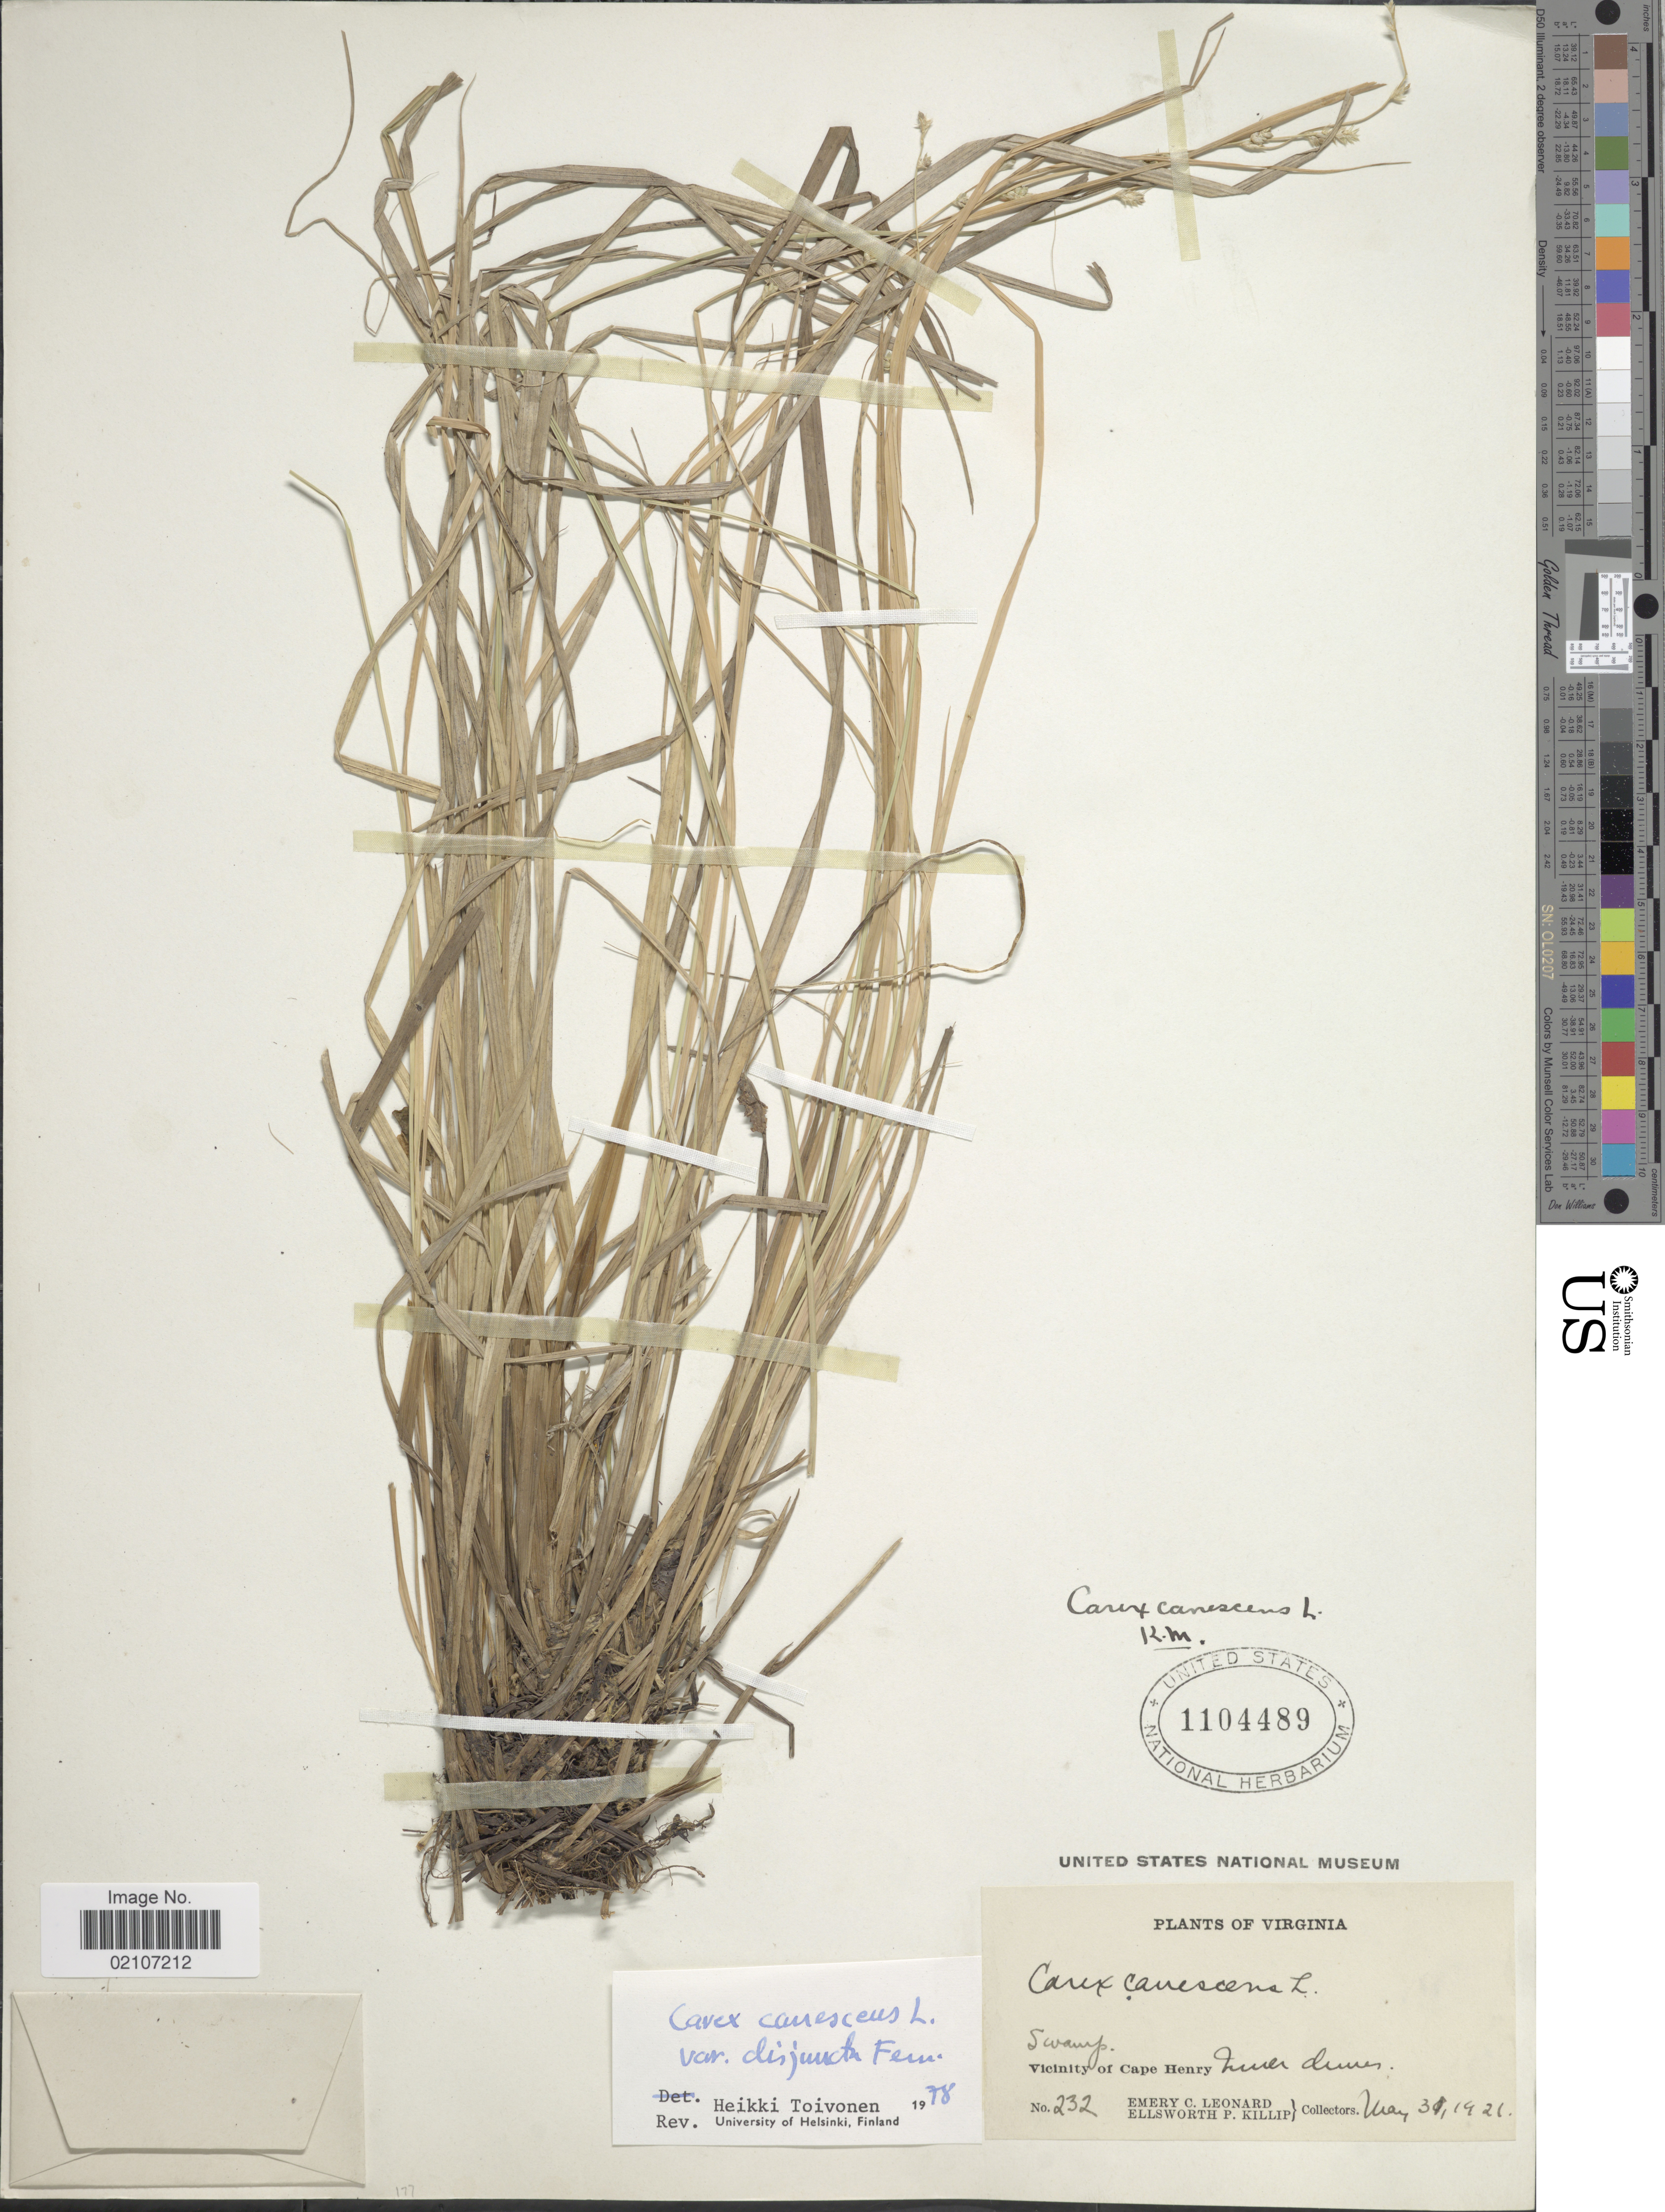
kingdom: Plantae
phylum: Tracheophyta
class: Liliopsida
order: Poales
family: Cyperaceae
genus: Carex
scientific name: Carex canescens var. disjuncta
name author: Fernald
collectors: E. C. Leonard & E. P. Killip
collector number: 232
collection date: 1921-05-31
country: United States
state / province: Virginia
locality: Swamp. Vicinity of Cape Henry. River dunes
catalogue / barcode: US 1104489